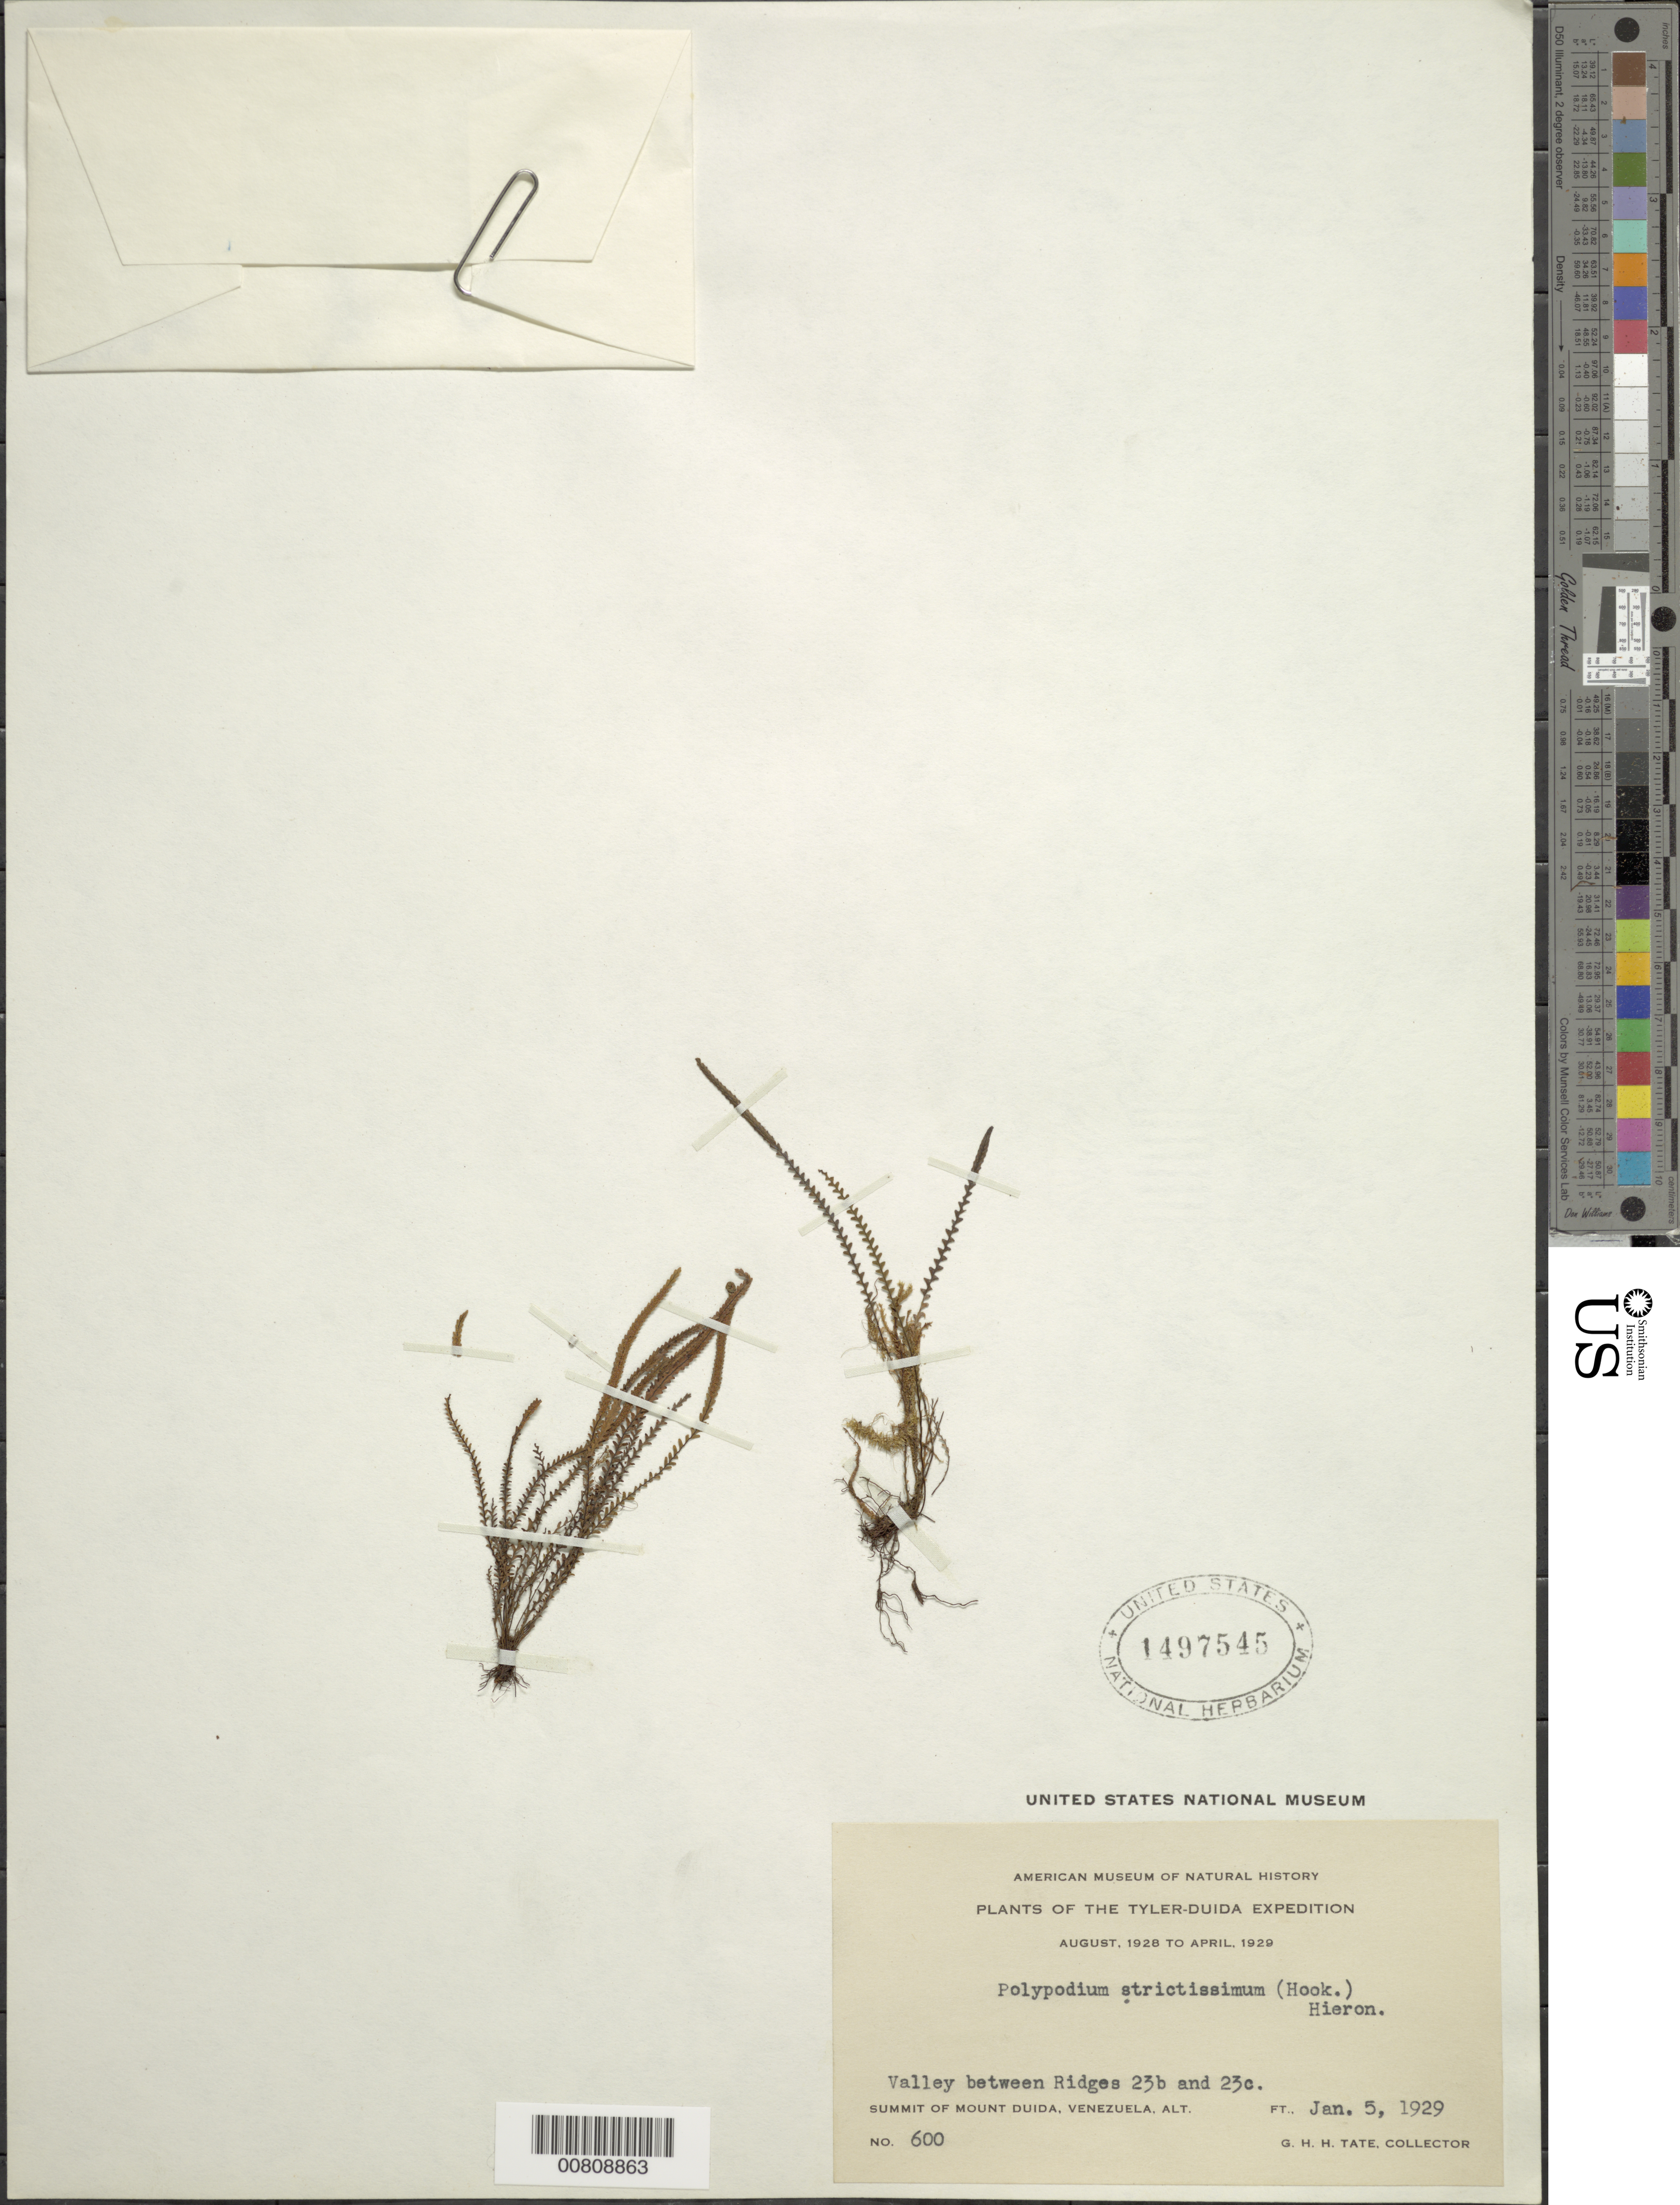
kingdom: Plantae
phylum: Tracheophyta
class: Polypodiopsida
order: Polypodiales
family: Polypodiaceae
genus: Stenogrammitis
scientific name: Stenogrammitis jamesonii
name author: (Hook.) Labiak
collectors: G. H. H.Tate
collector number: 600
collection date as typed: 5-Jan-29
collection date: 1929-01-05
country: Venezuela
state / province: Amazonas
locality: Mount Duida, between Ridges 23b and 23c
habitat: Valley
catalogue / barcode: US 1497545